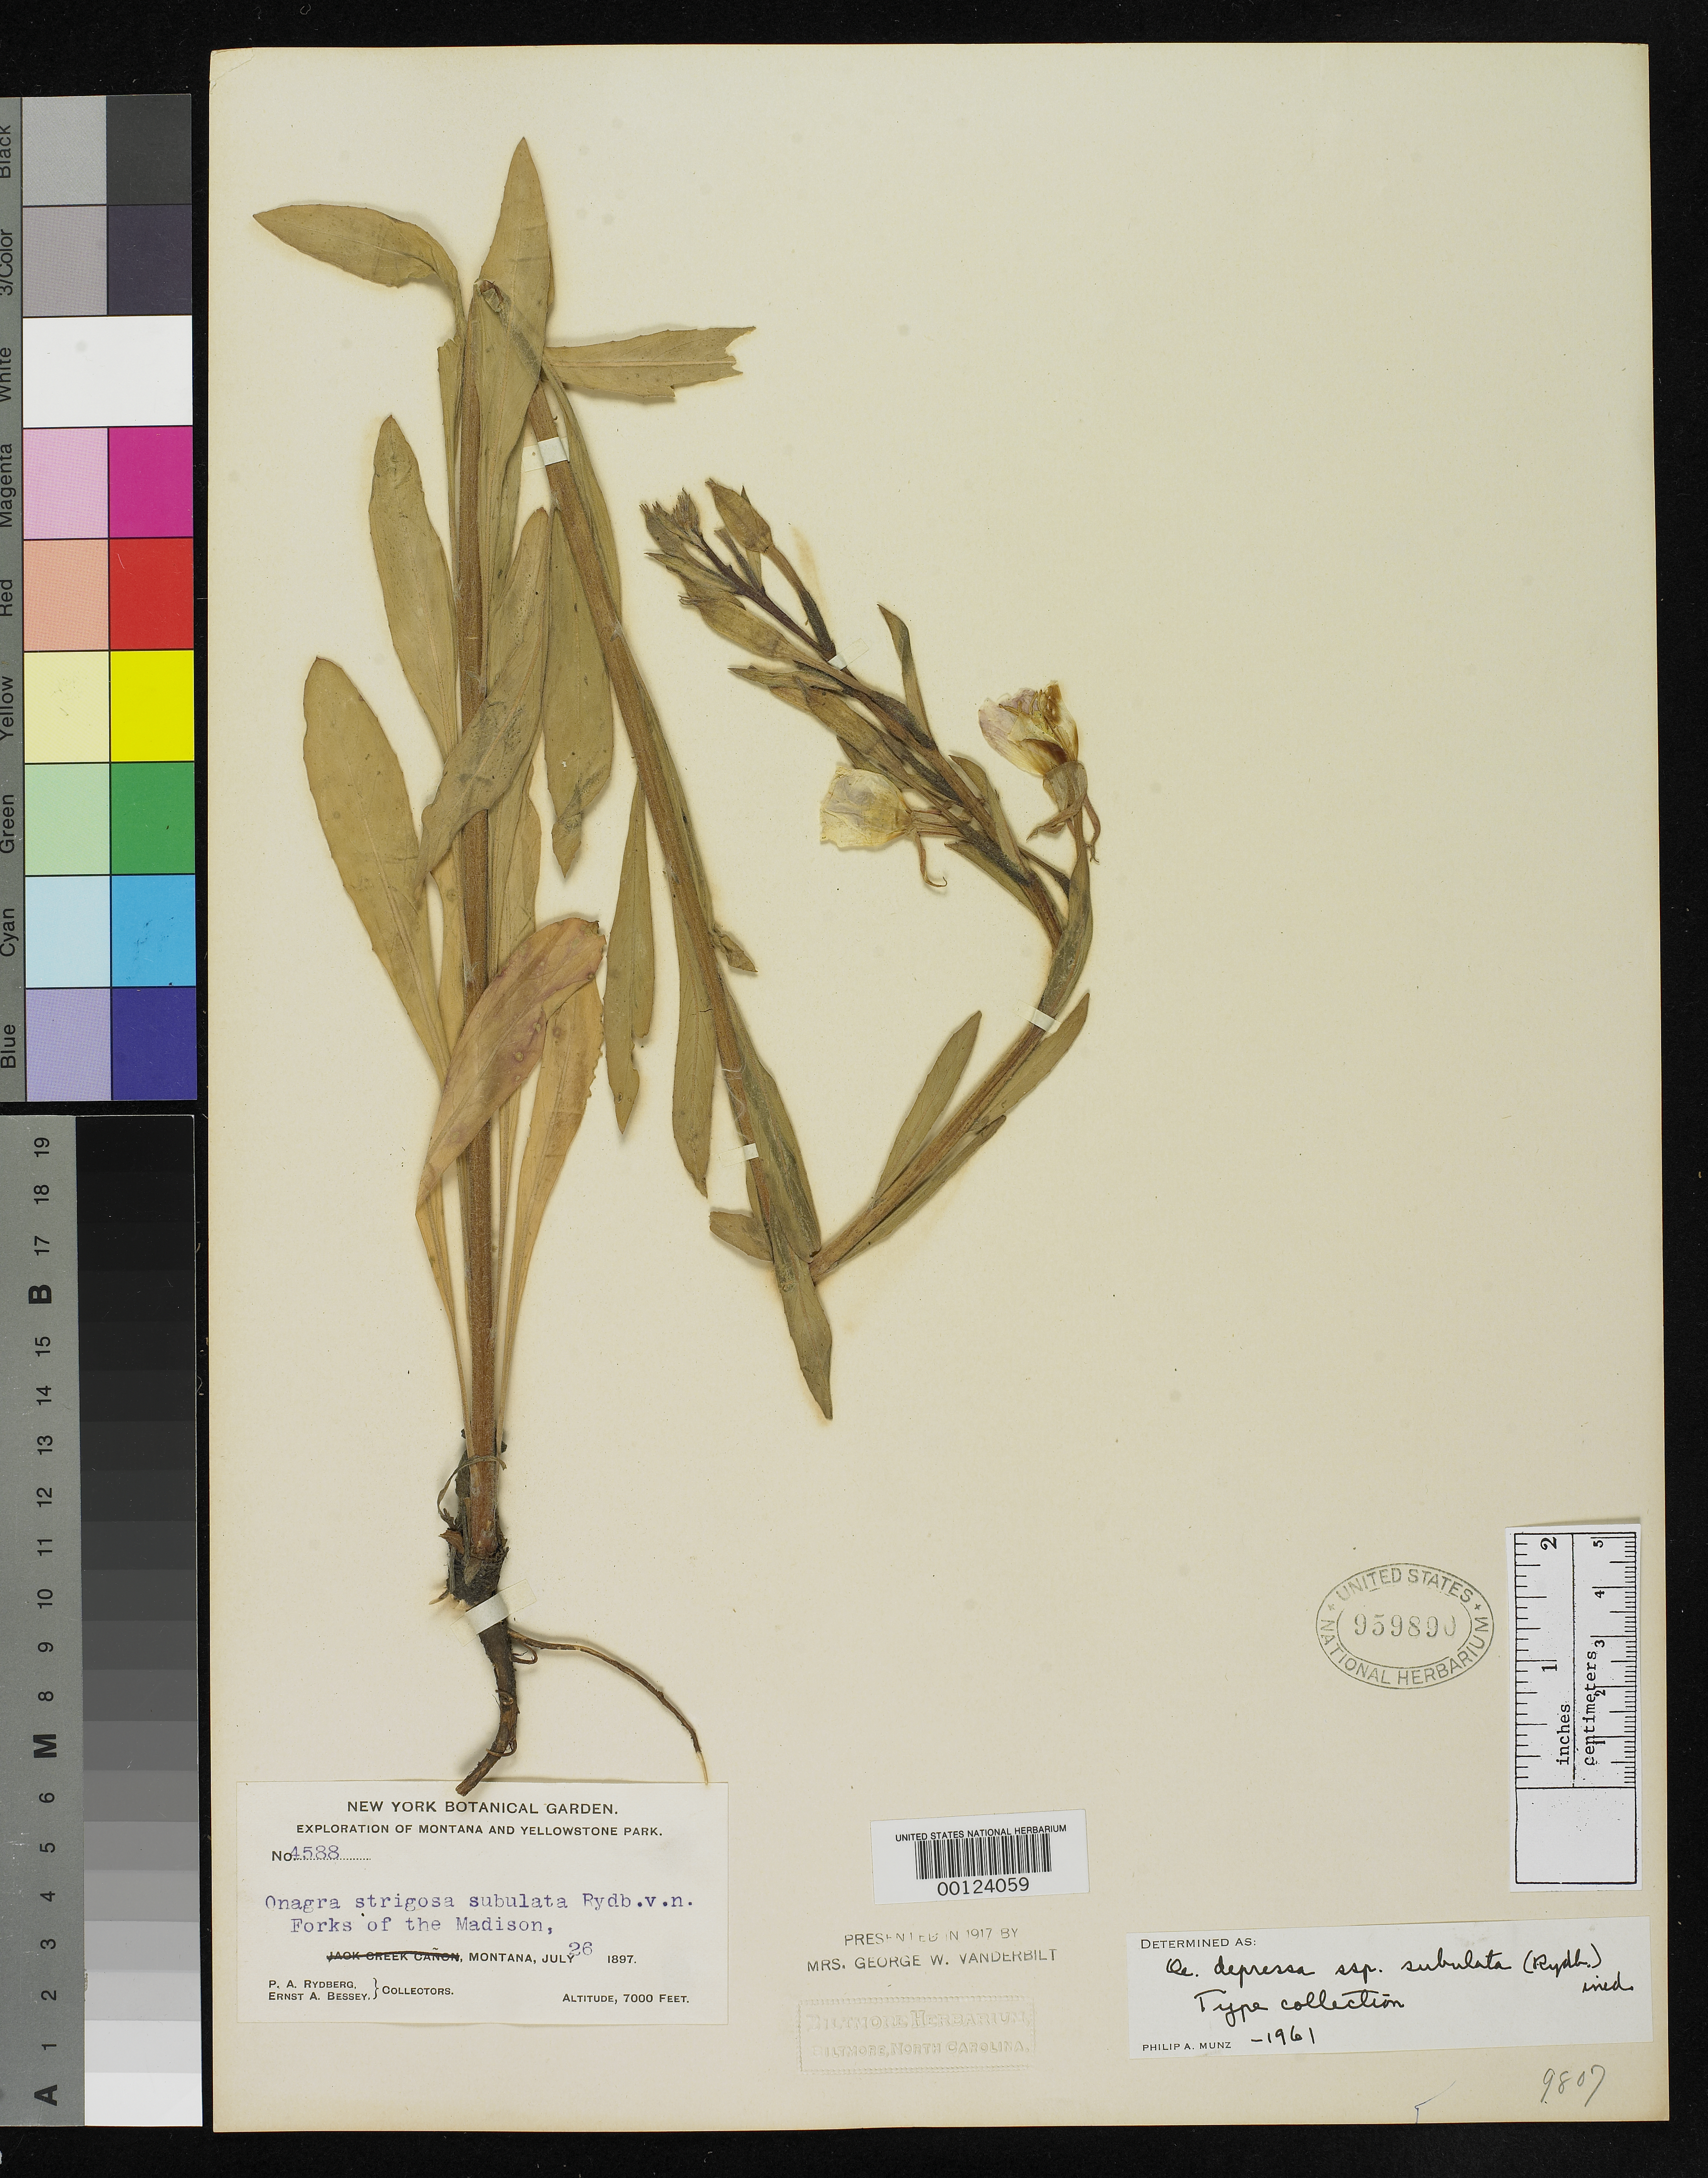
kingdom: Plantae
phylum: Tracheophyta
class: Magnoliopsida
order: Myrtales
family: Onagraceae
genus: Onagra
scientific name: Onagra strigosa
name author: Rydb.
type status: Isotype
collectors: P. A. Rydberg & E. Bessey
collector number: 4588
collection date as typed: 26 Jul 1897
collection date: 1897-07-26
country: United States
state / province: Montana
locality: Forks of the Madison.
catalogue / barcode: US 959890